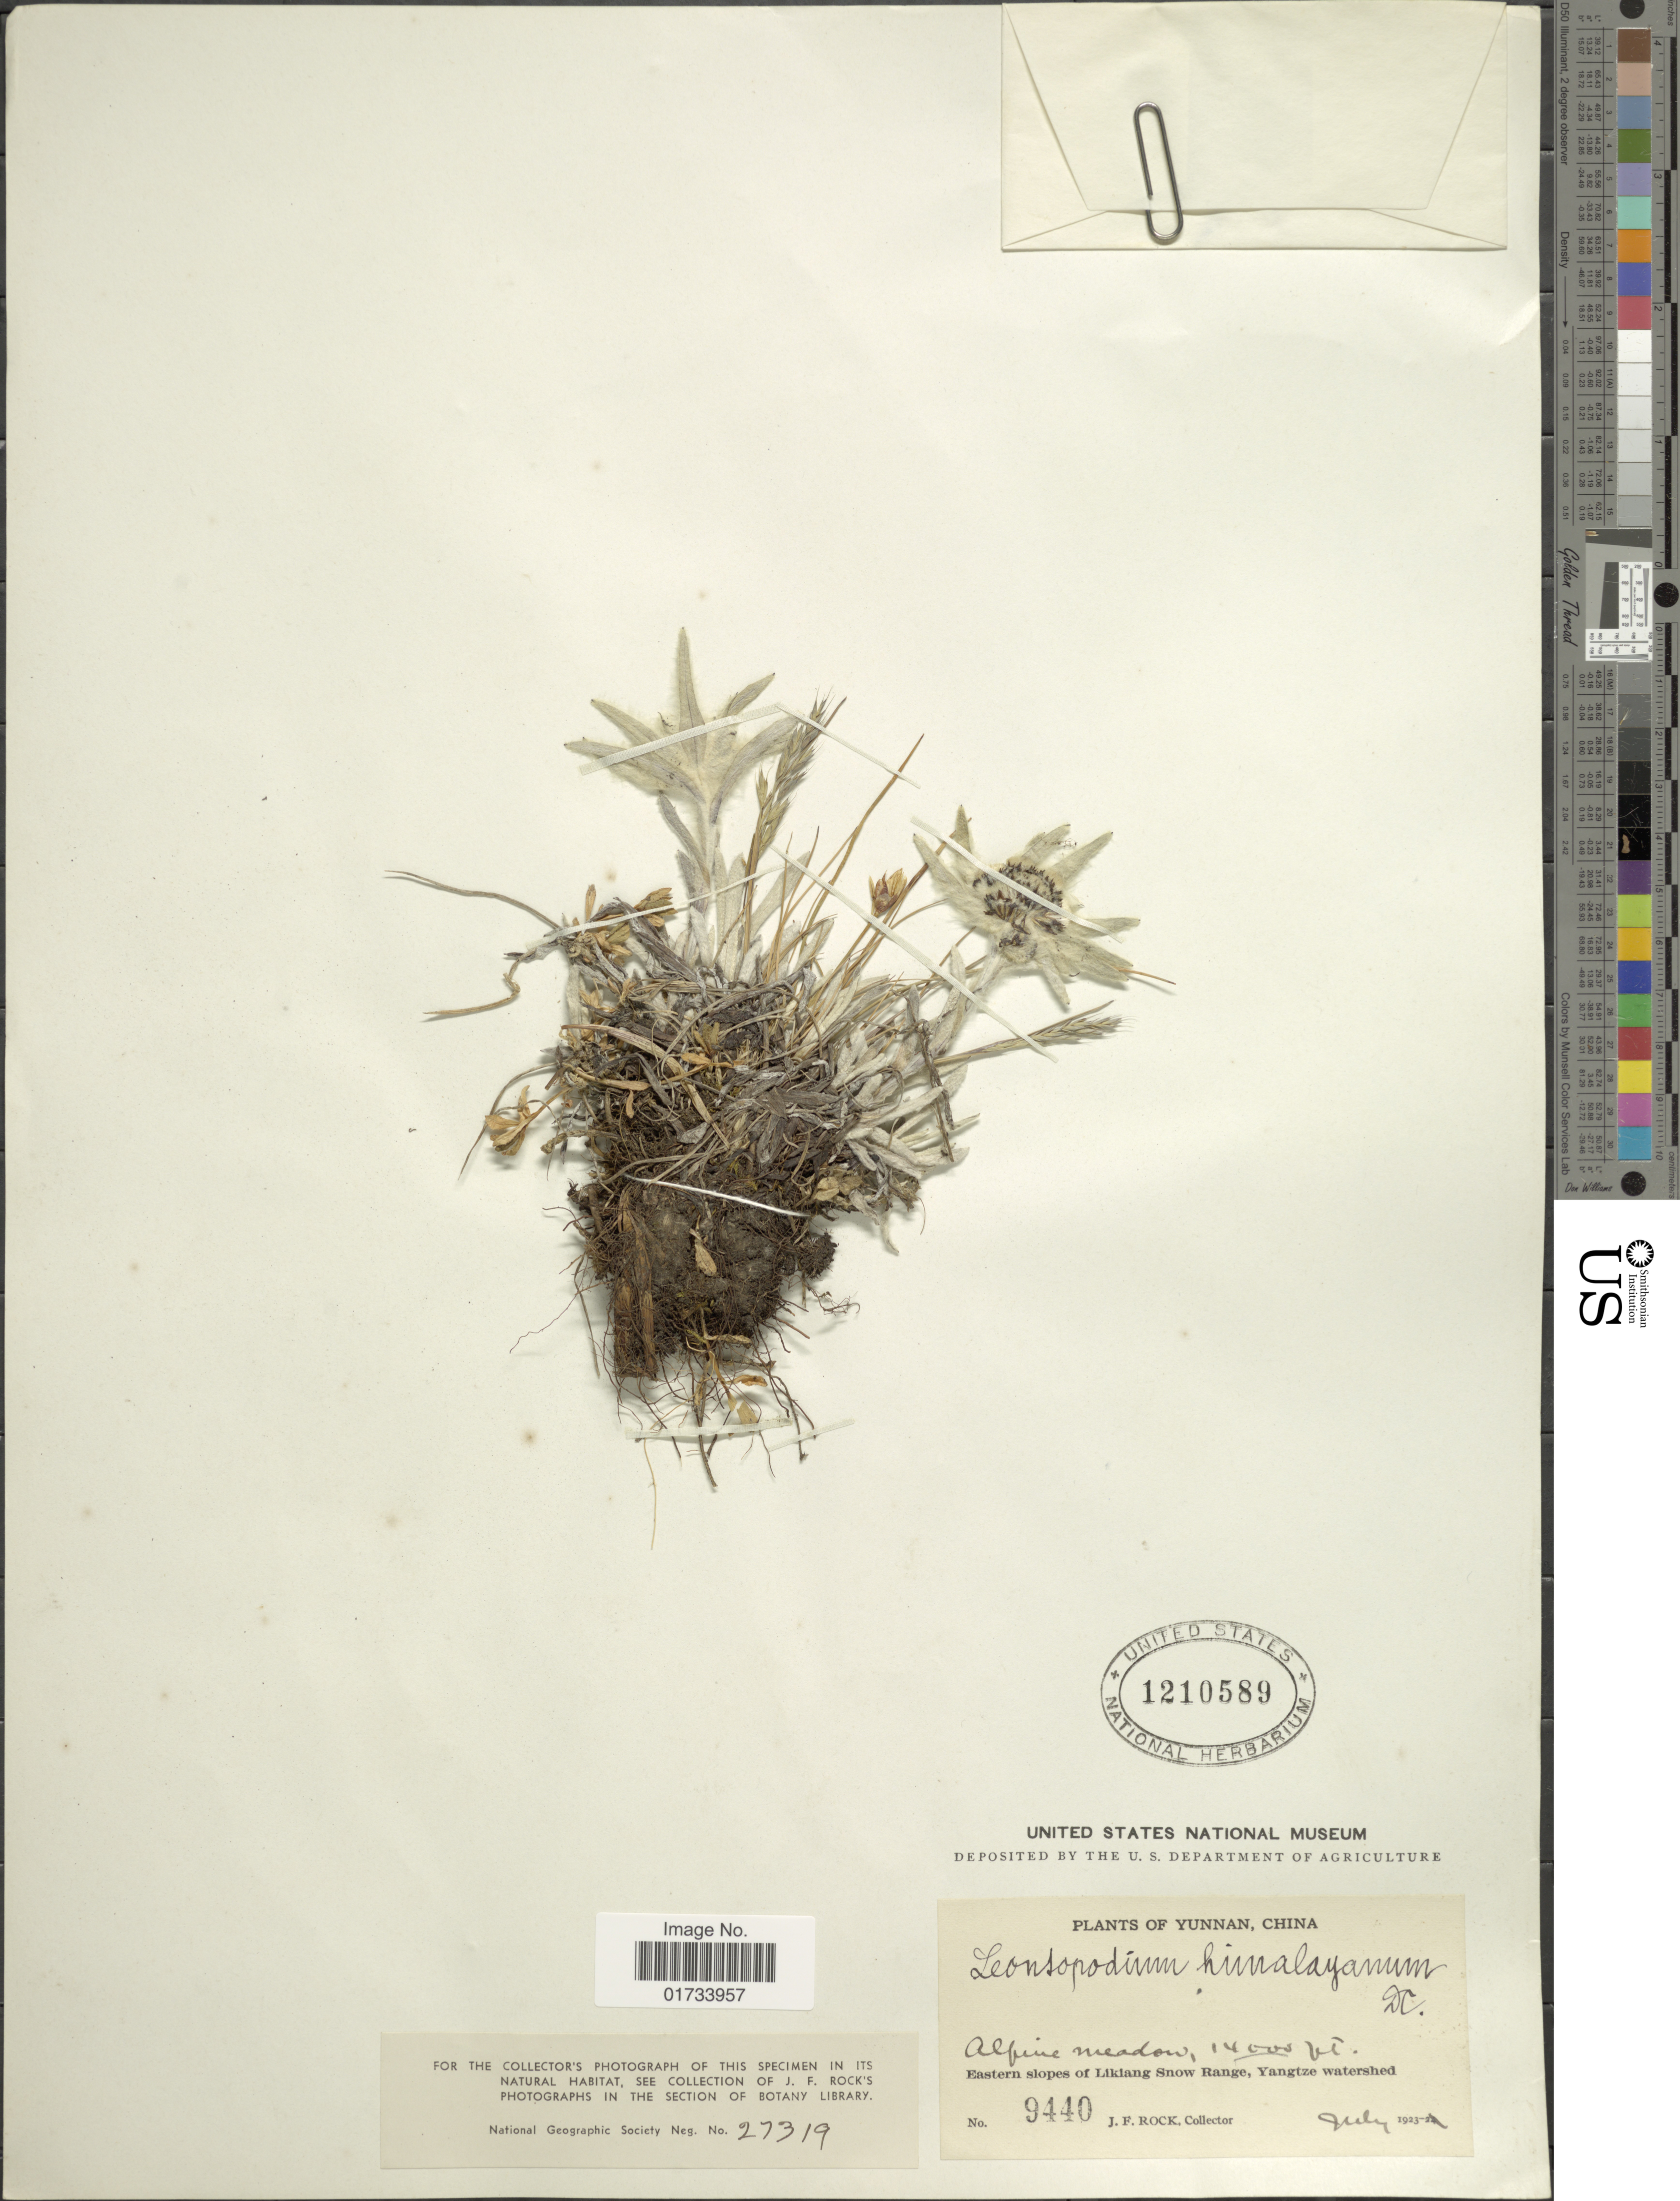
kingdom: Plantae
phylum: Tracheophyta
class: Magnoliopsida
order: Asterales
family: Asteraceae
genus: Leontopodium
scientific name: Leontopodium himalayanum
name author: DC.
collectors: J. Rock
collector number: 9440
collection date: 1923-07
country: China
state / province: Yunnan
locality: Alpine meadows, Eastern slopes of Likiang Snow Range, Yangtze watershed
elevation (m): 4267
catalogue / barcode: US 1210589